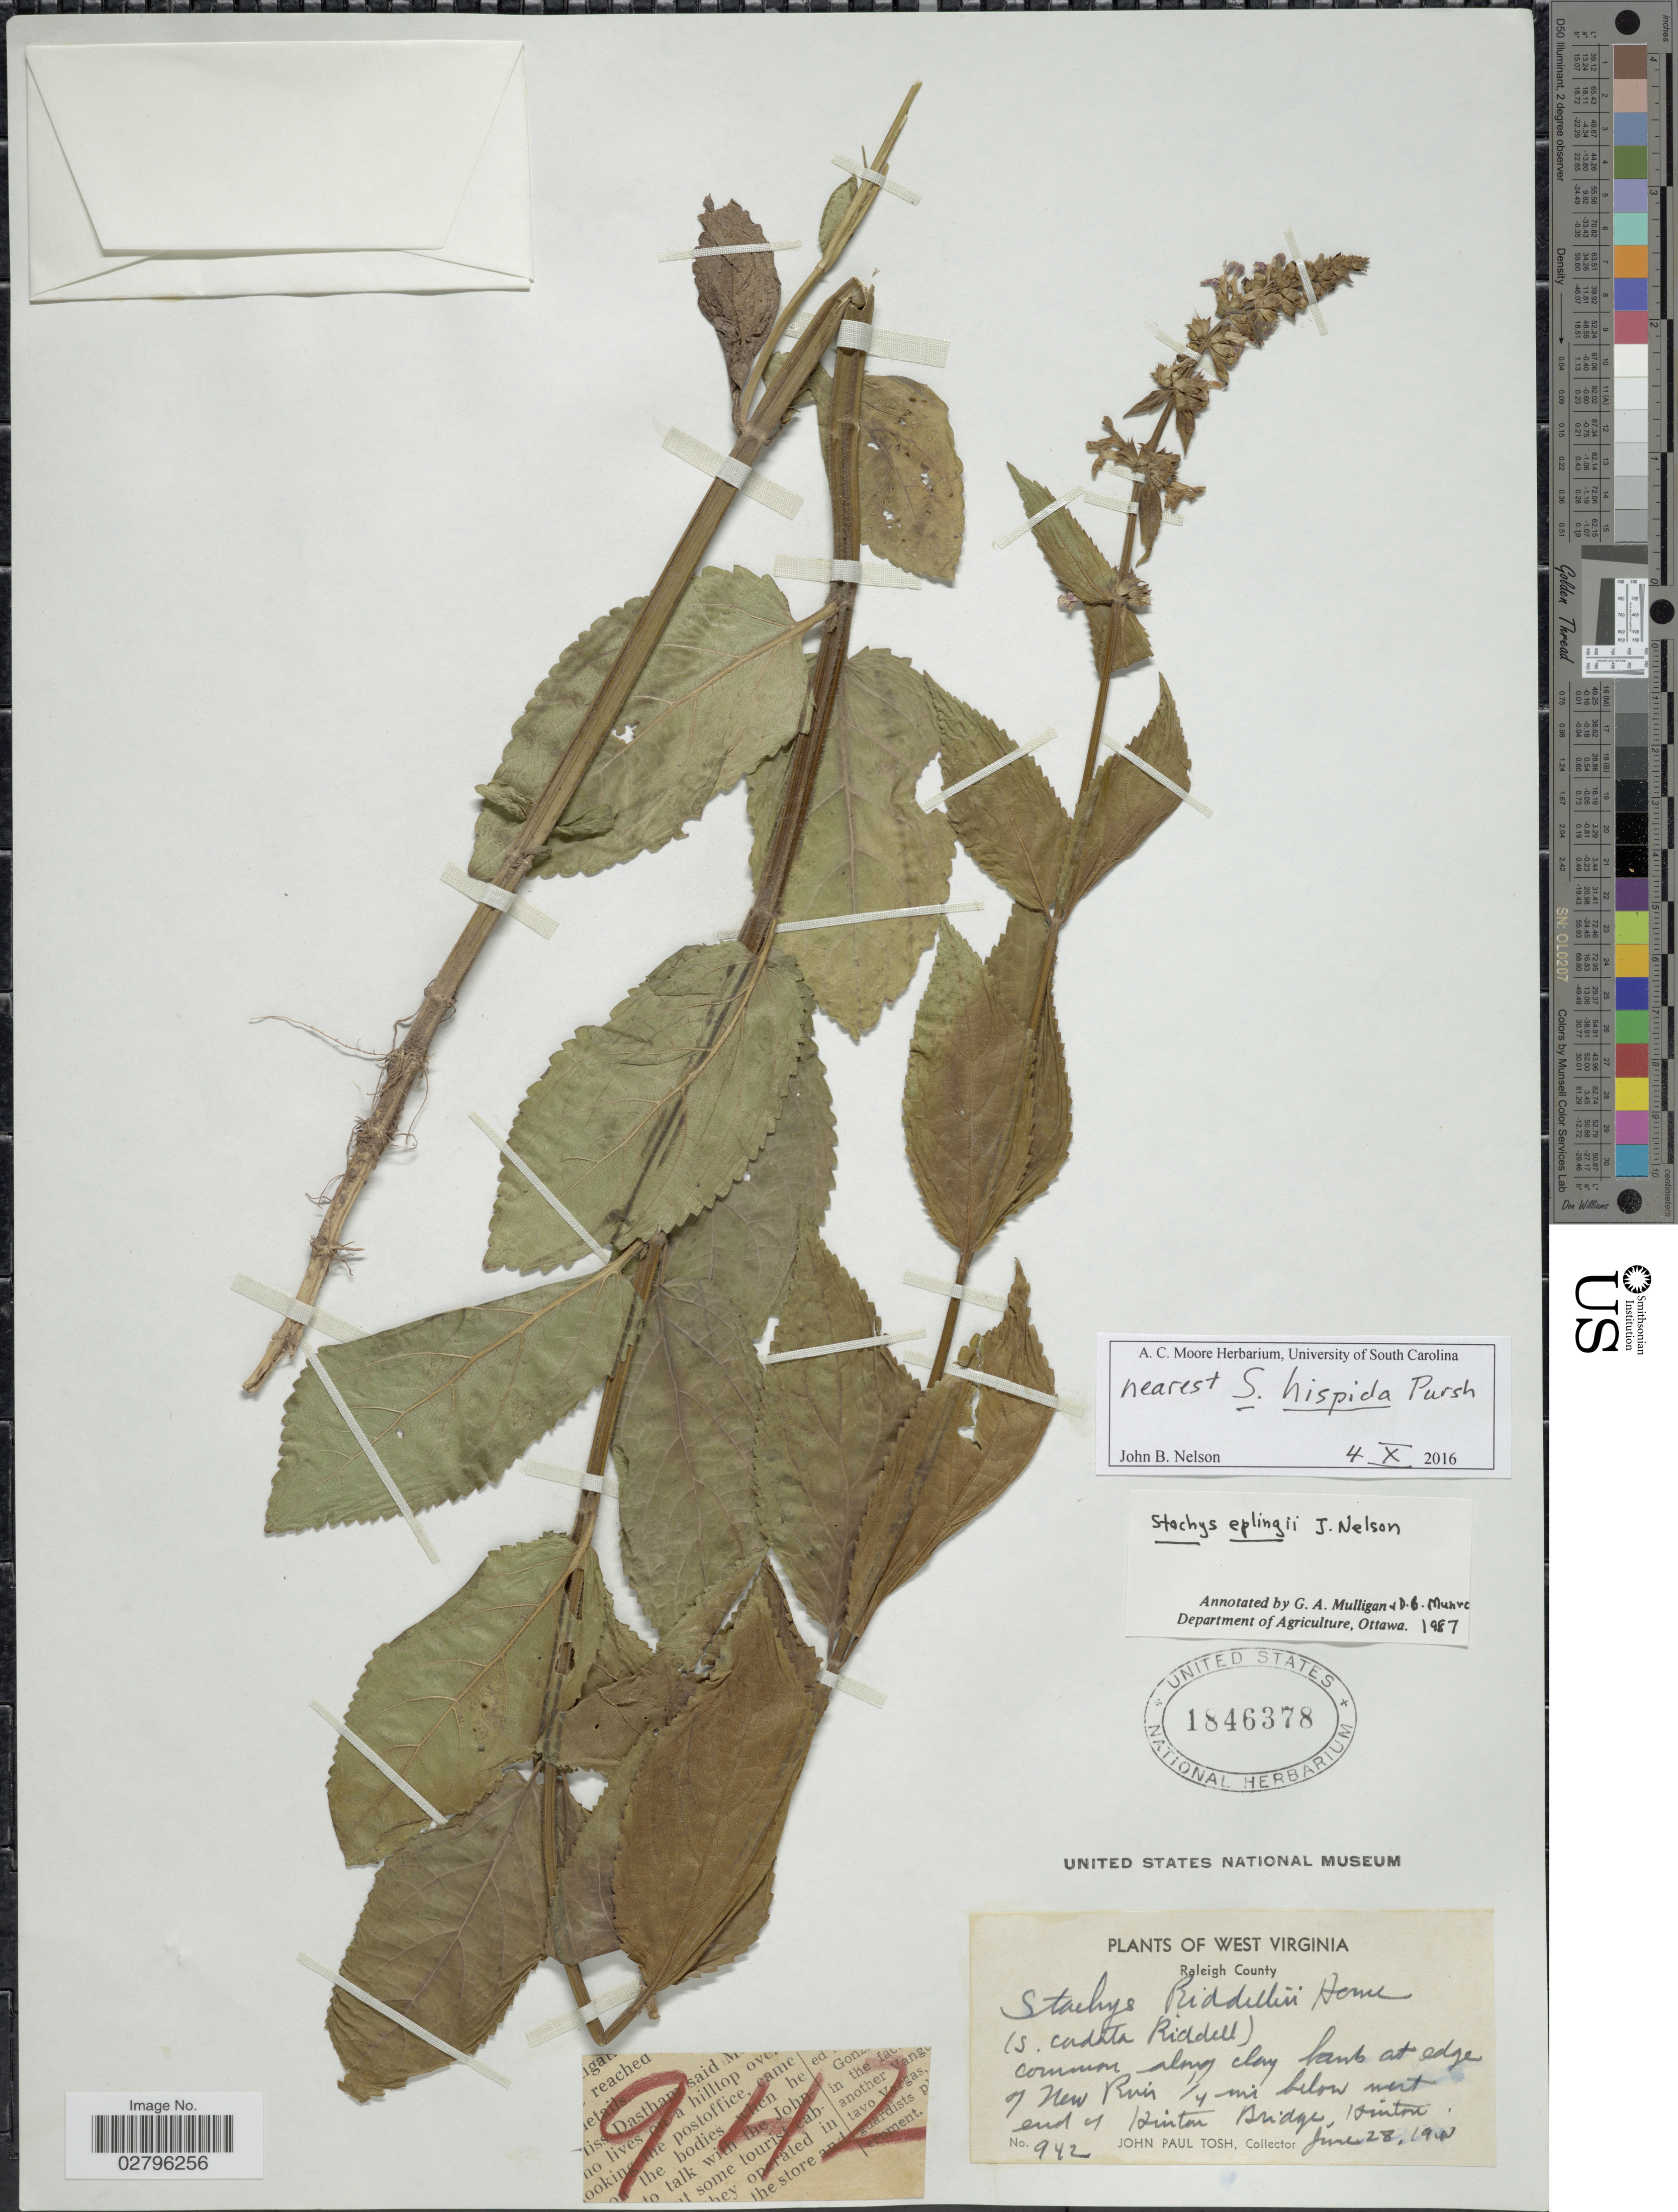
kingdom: Plantae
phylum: Tracheophyta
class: Magnoliopsida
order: Lamiales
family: Lamiaceae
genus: Stachys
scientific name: Stachys hispida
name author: Pursh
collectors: J. Tosh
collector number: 942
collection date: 1910-06-28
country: United States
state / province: West Virginia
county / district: Raleigh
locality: Raleigh County. Common along clay bank at edge of New River ¼ mi below west end of Kinton Bridge, Kinton.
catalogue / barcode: US 1846378